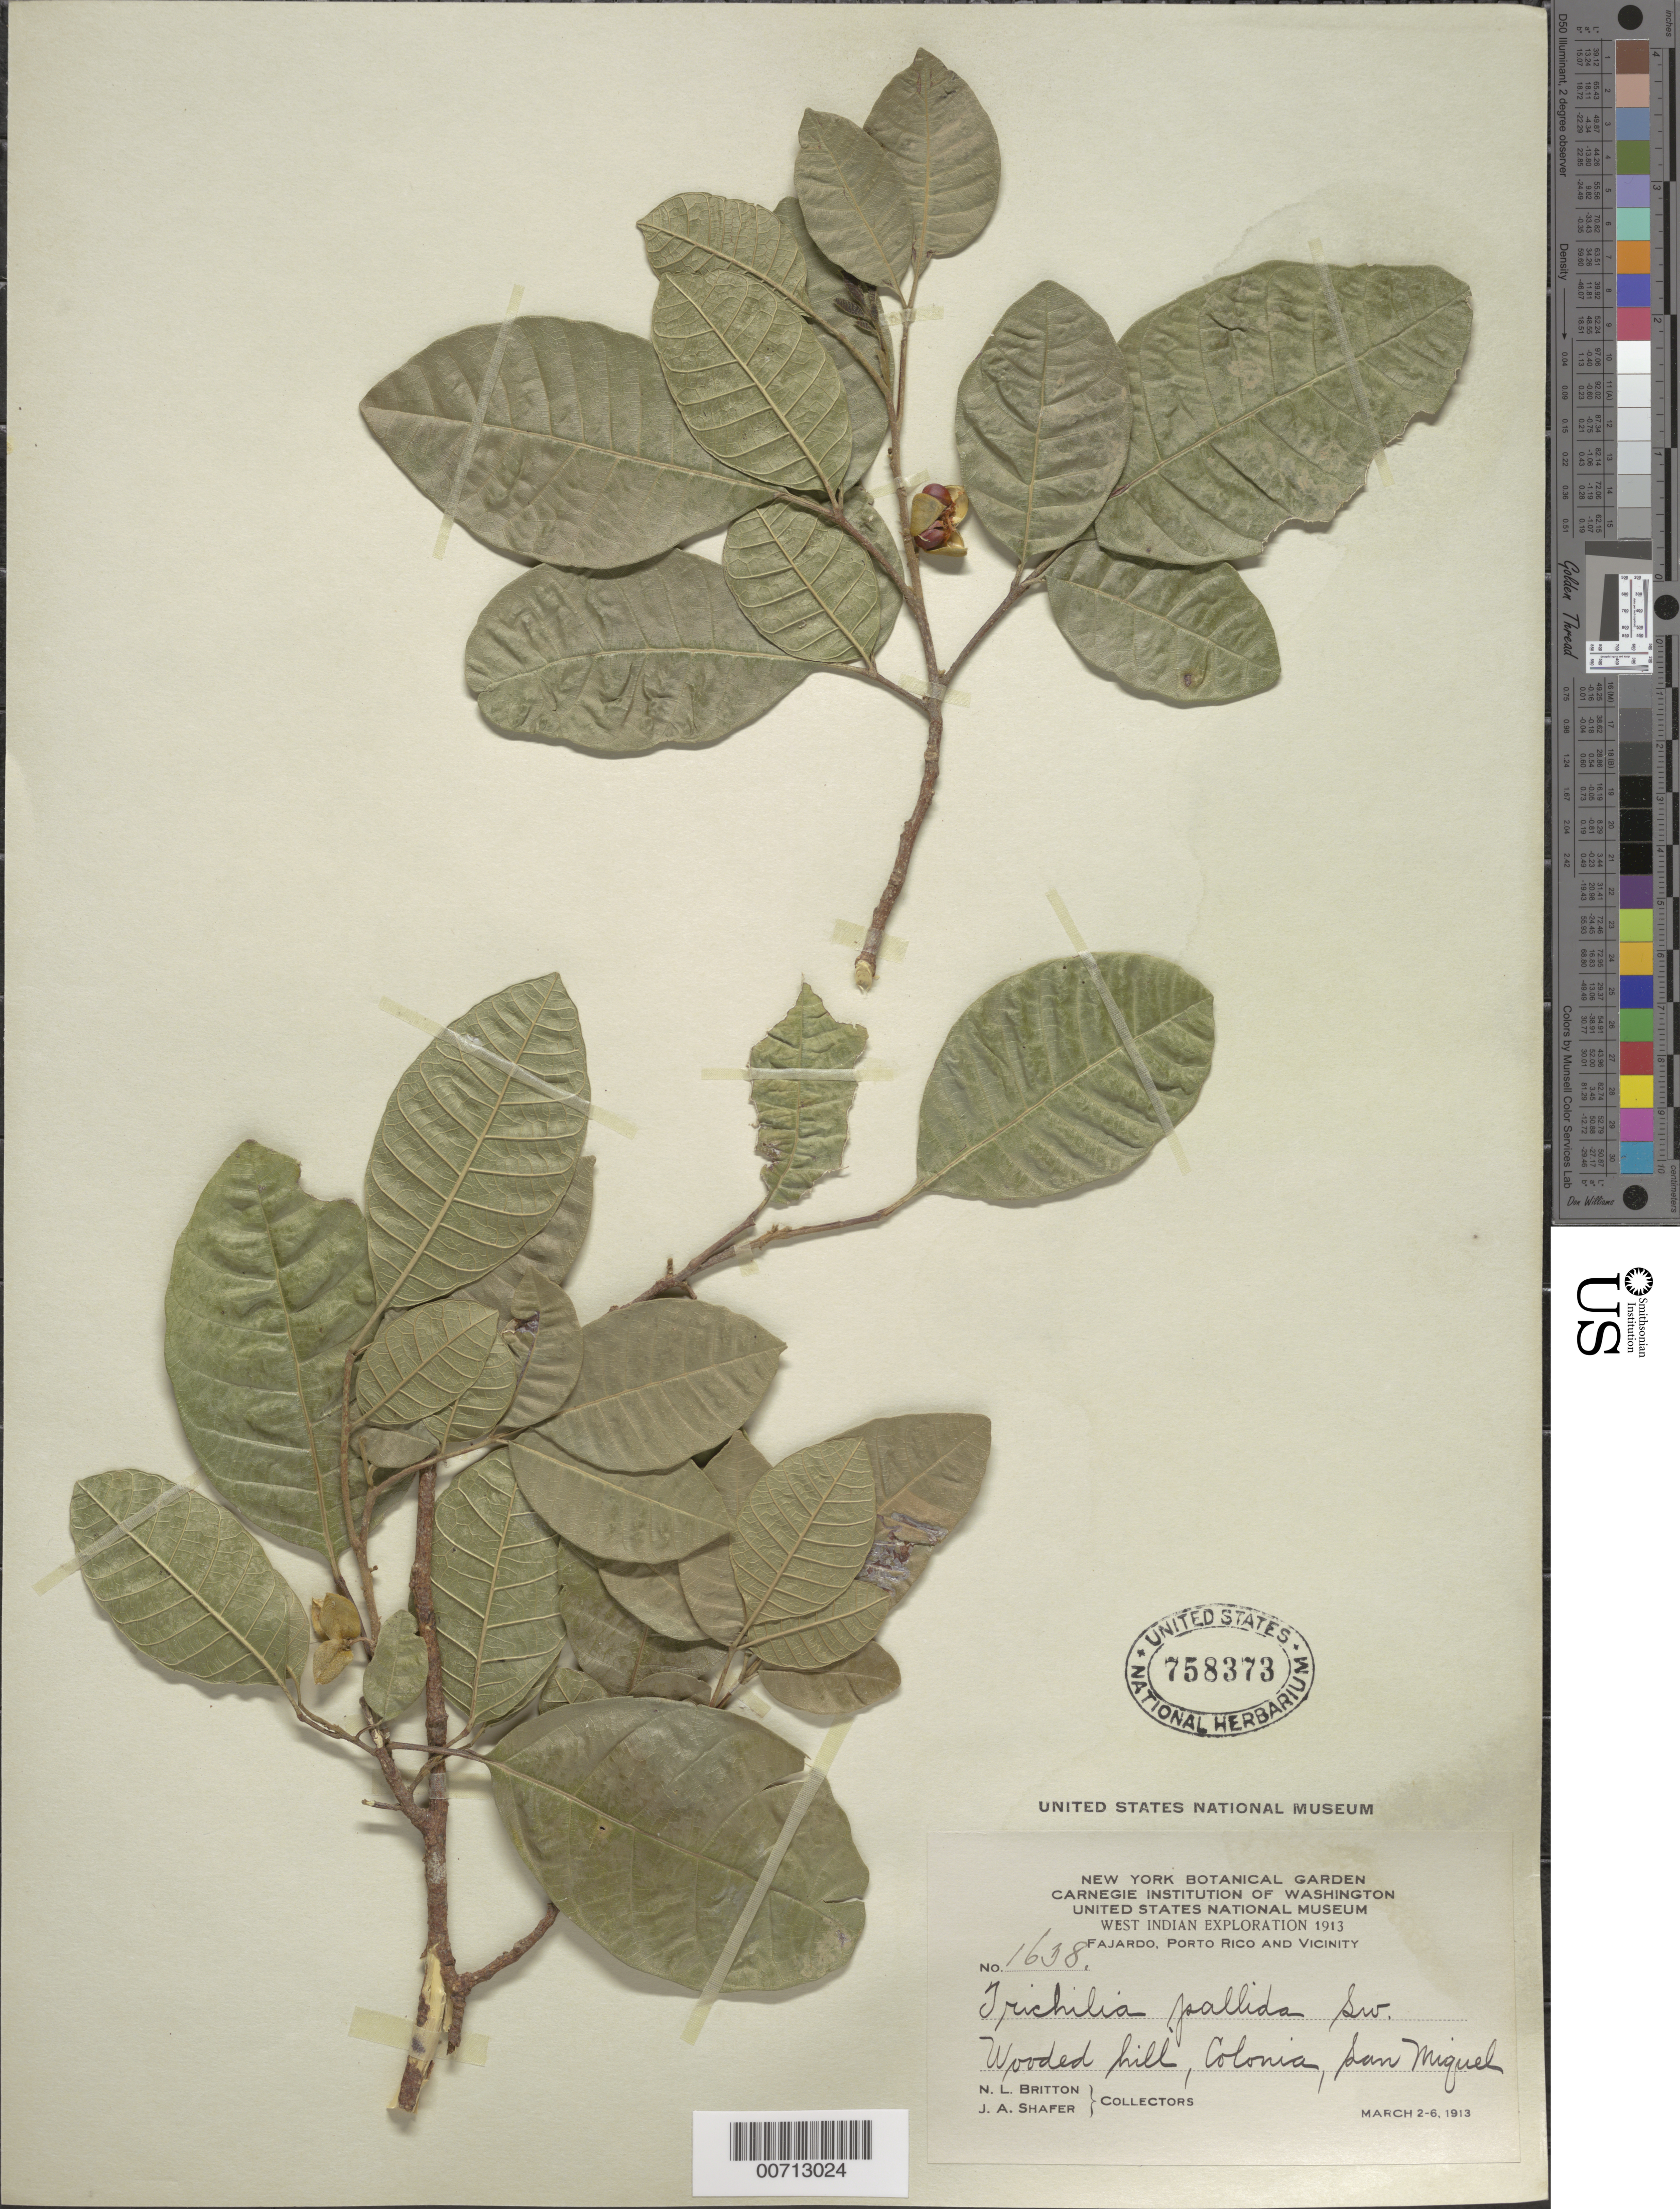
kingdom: Plantae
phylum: Tracheophyta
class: Magnoliopsida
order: Sapindales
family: Meliaceae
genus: Trichilia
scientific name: Trichilia pallida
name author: Sw.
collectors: N. Britton & J. A. Shafer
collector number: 1638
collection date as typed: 02 Mar 1913 to 06 Mar 1913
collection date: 1913-03-02/1913-03-06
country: Puerto Rico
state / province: Fajardo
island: Greater Antilles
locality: Colonia San Miguel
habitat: Wooded hill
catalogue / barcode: US 758373